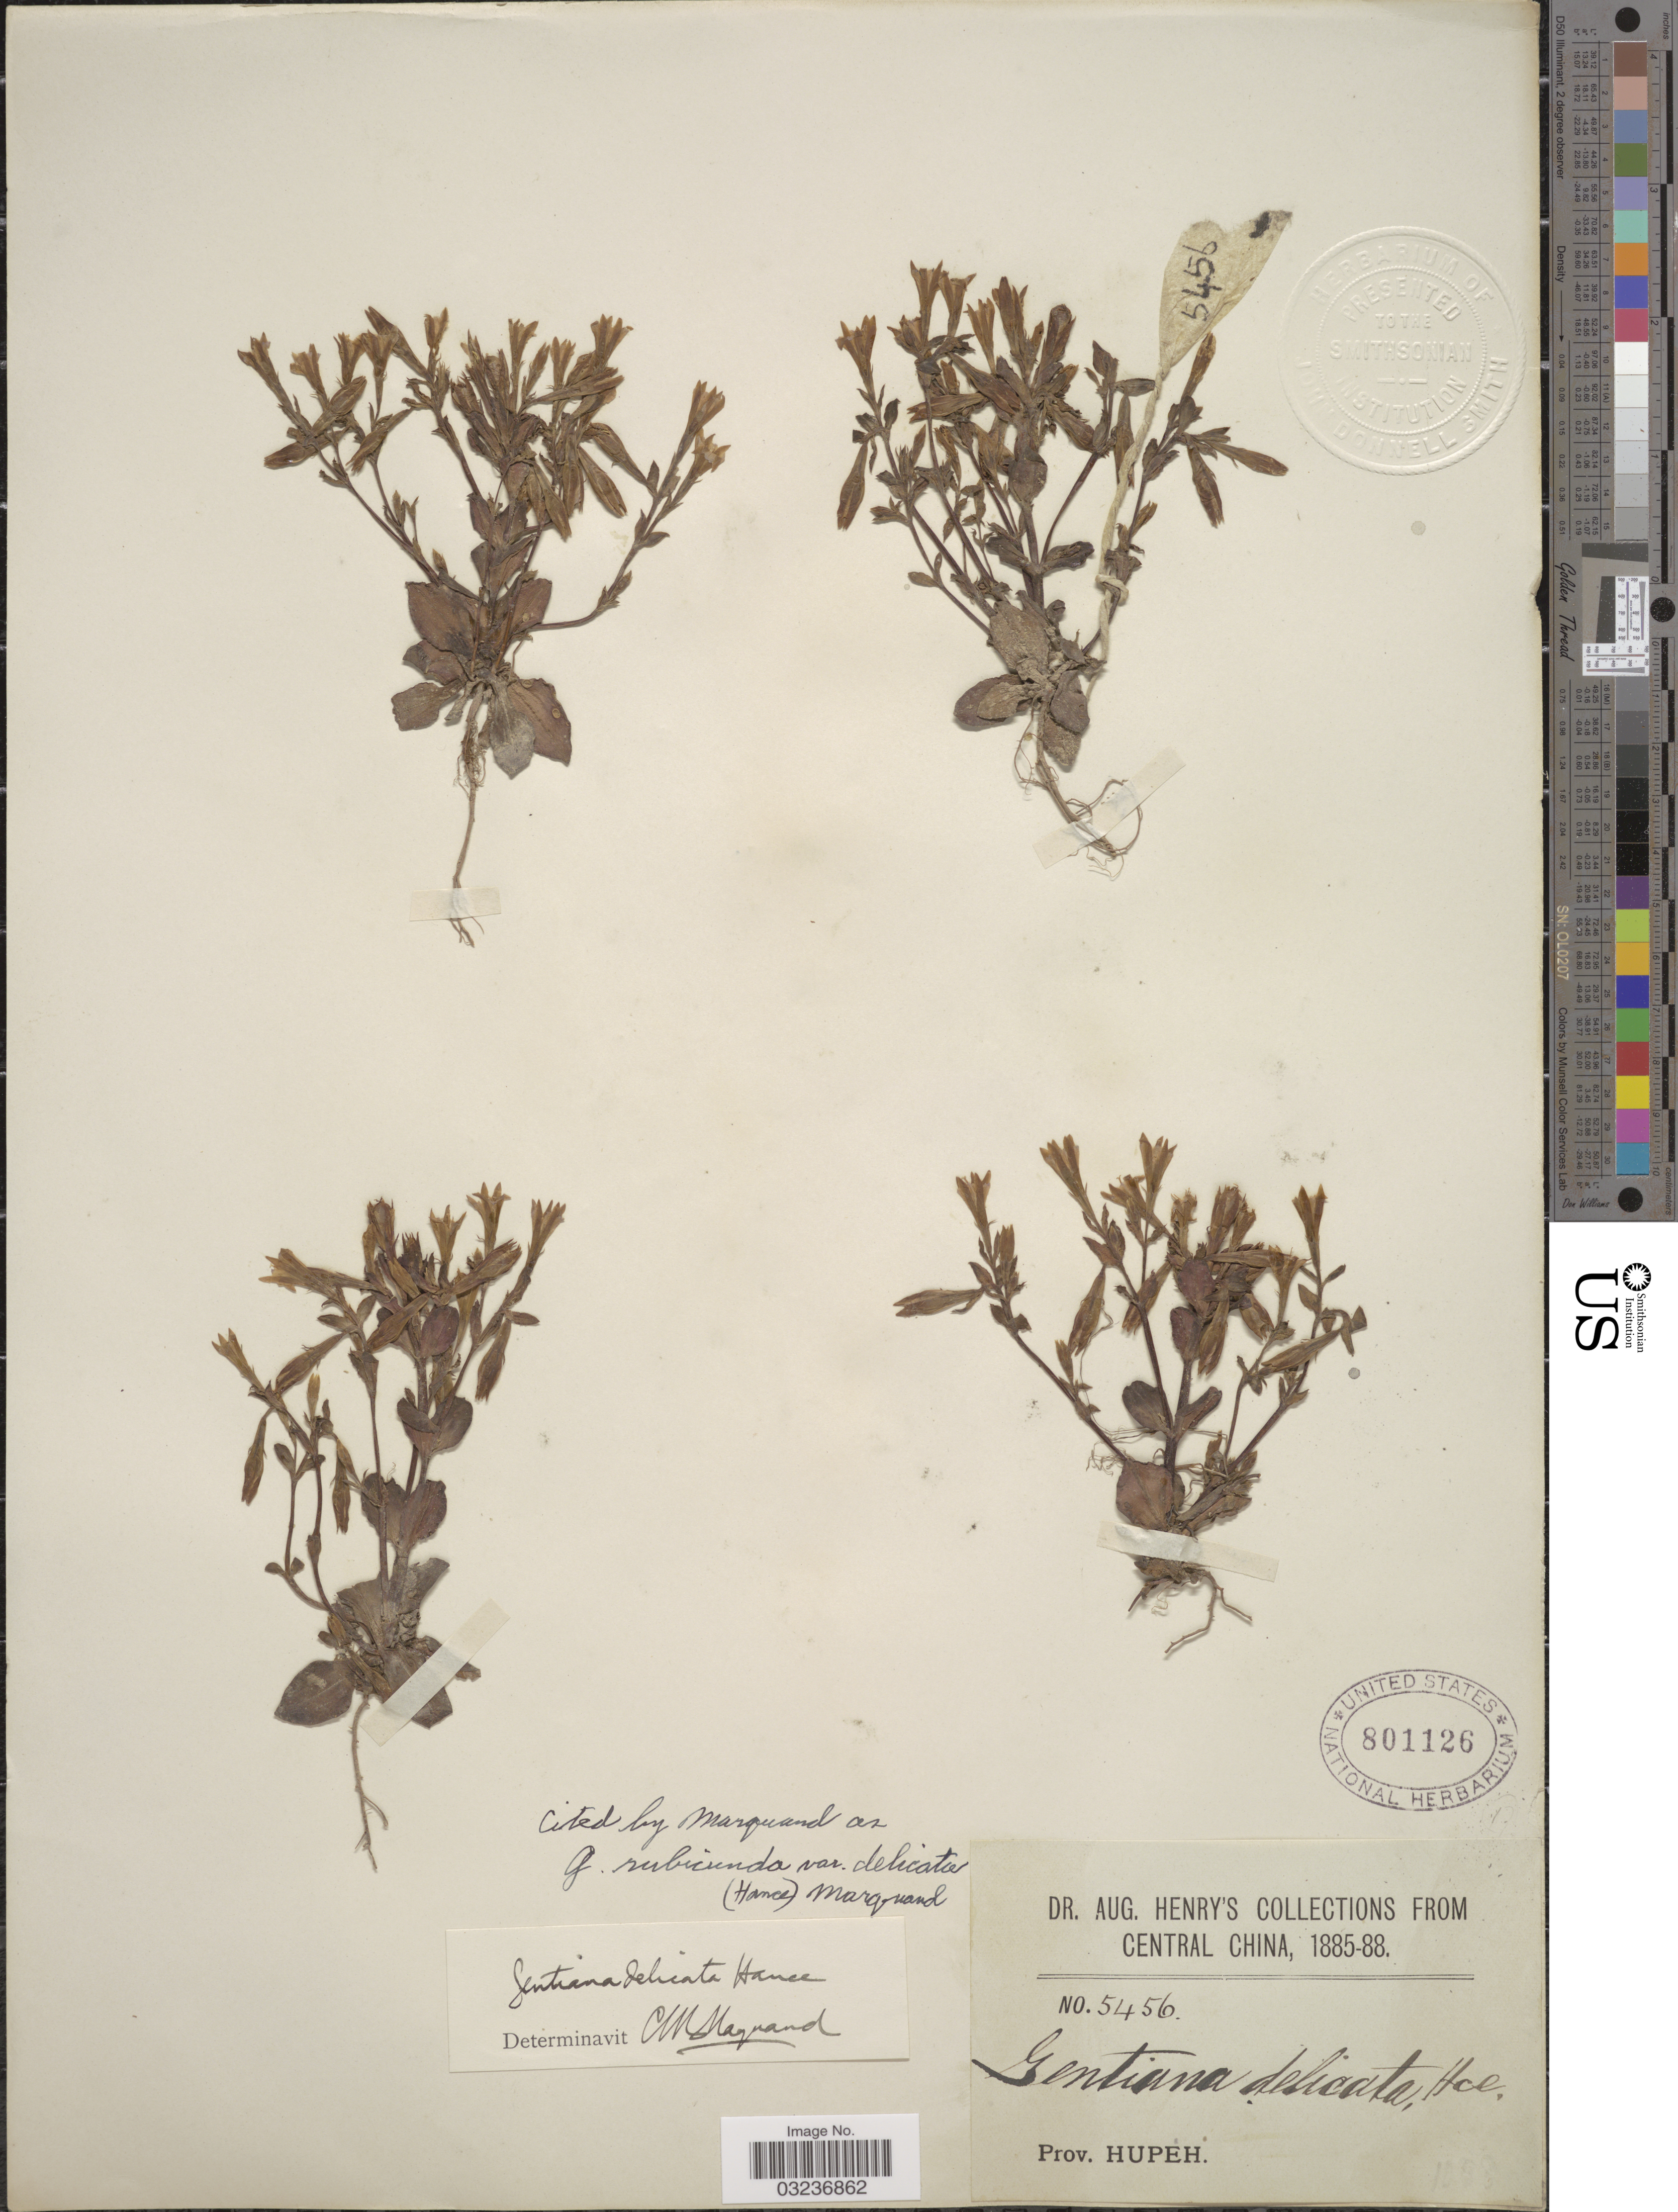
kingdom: Plantae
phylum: Tracheophyta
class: Magnoliopsida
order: Gentianales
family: Gentianaceae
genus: Gentiana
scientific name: Gentiana rubicunda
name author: Franch.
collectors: A. Henry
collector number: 5456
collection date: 1885/1888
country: China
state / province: Hubei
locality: Central China, Prov. Hupeh.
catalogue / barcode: US 801126